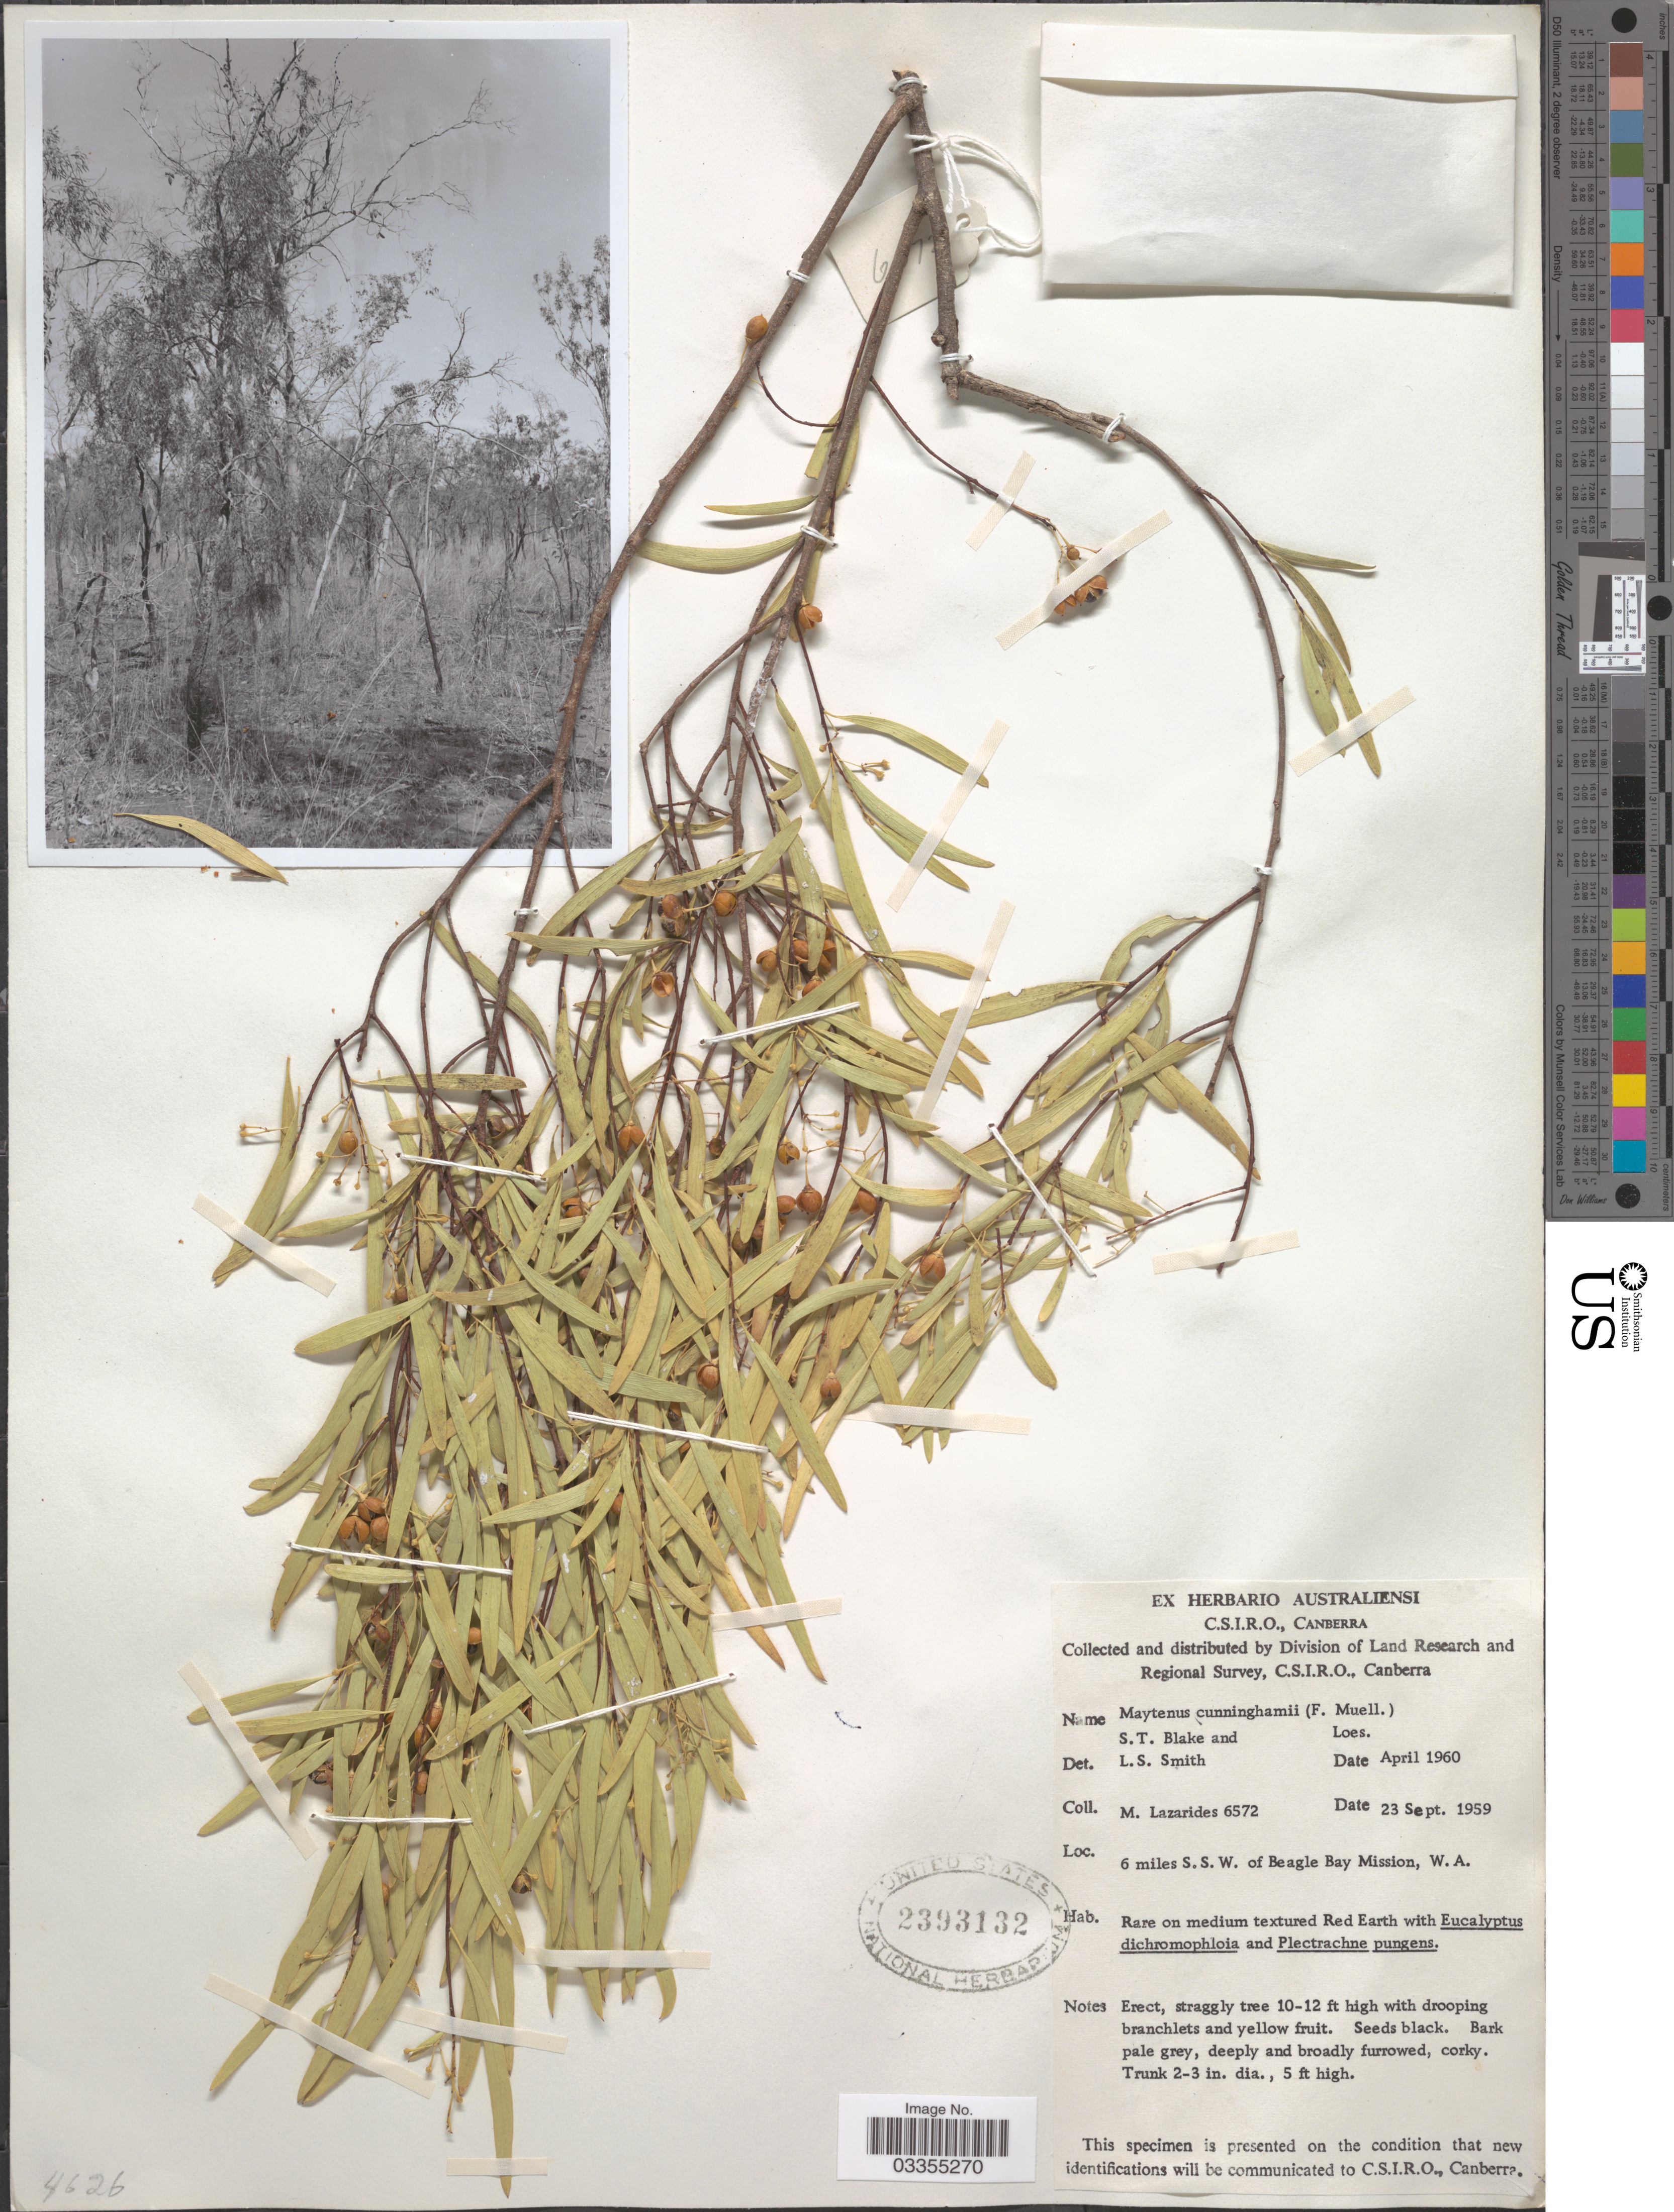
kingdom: Plantae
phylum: Tracheophyta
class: Magnoliopsida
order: Celastrales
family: Celastraceae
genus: Denhamia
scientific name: Denhamia cunninghamii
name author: (Hook.) Simmons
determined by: Jessop, L. W.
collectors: M. Lazarides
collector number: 6572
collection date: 1959-09-23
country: Australia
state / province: Western Australia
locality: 6 miles S. S. W. of Beagle Bay Mission, W.A.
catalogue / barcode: US 2393132